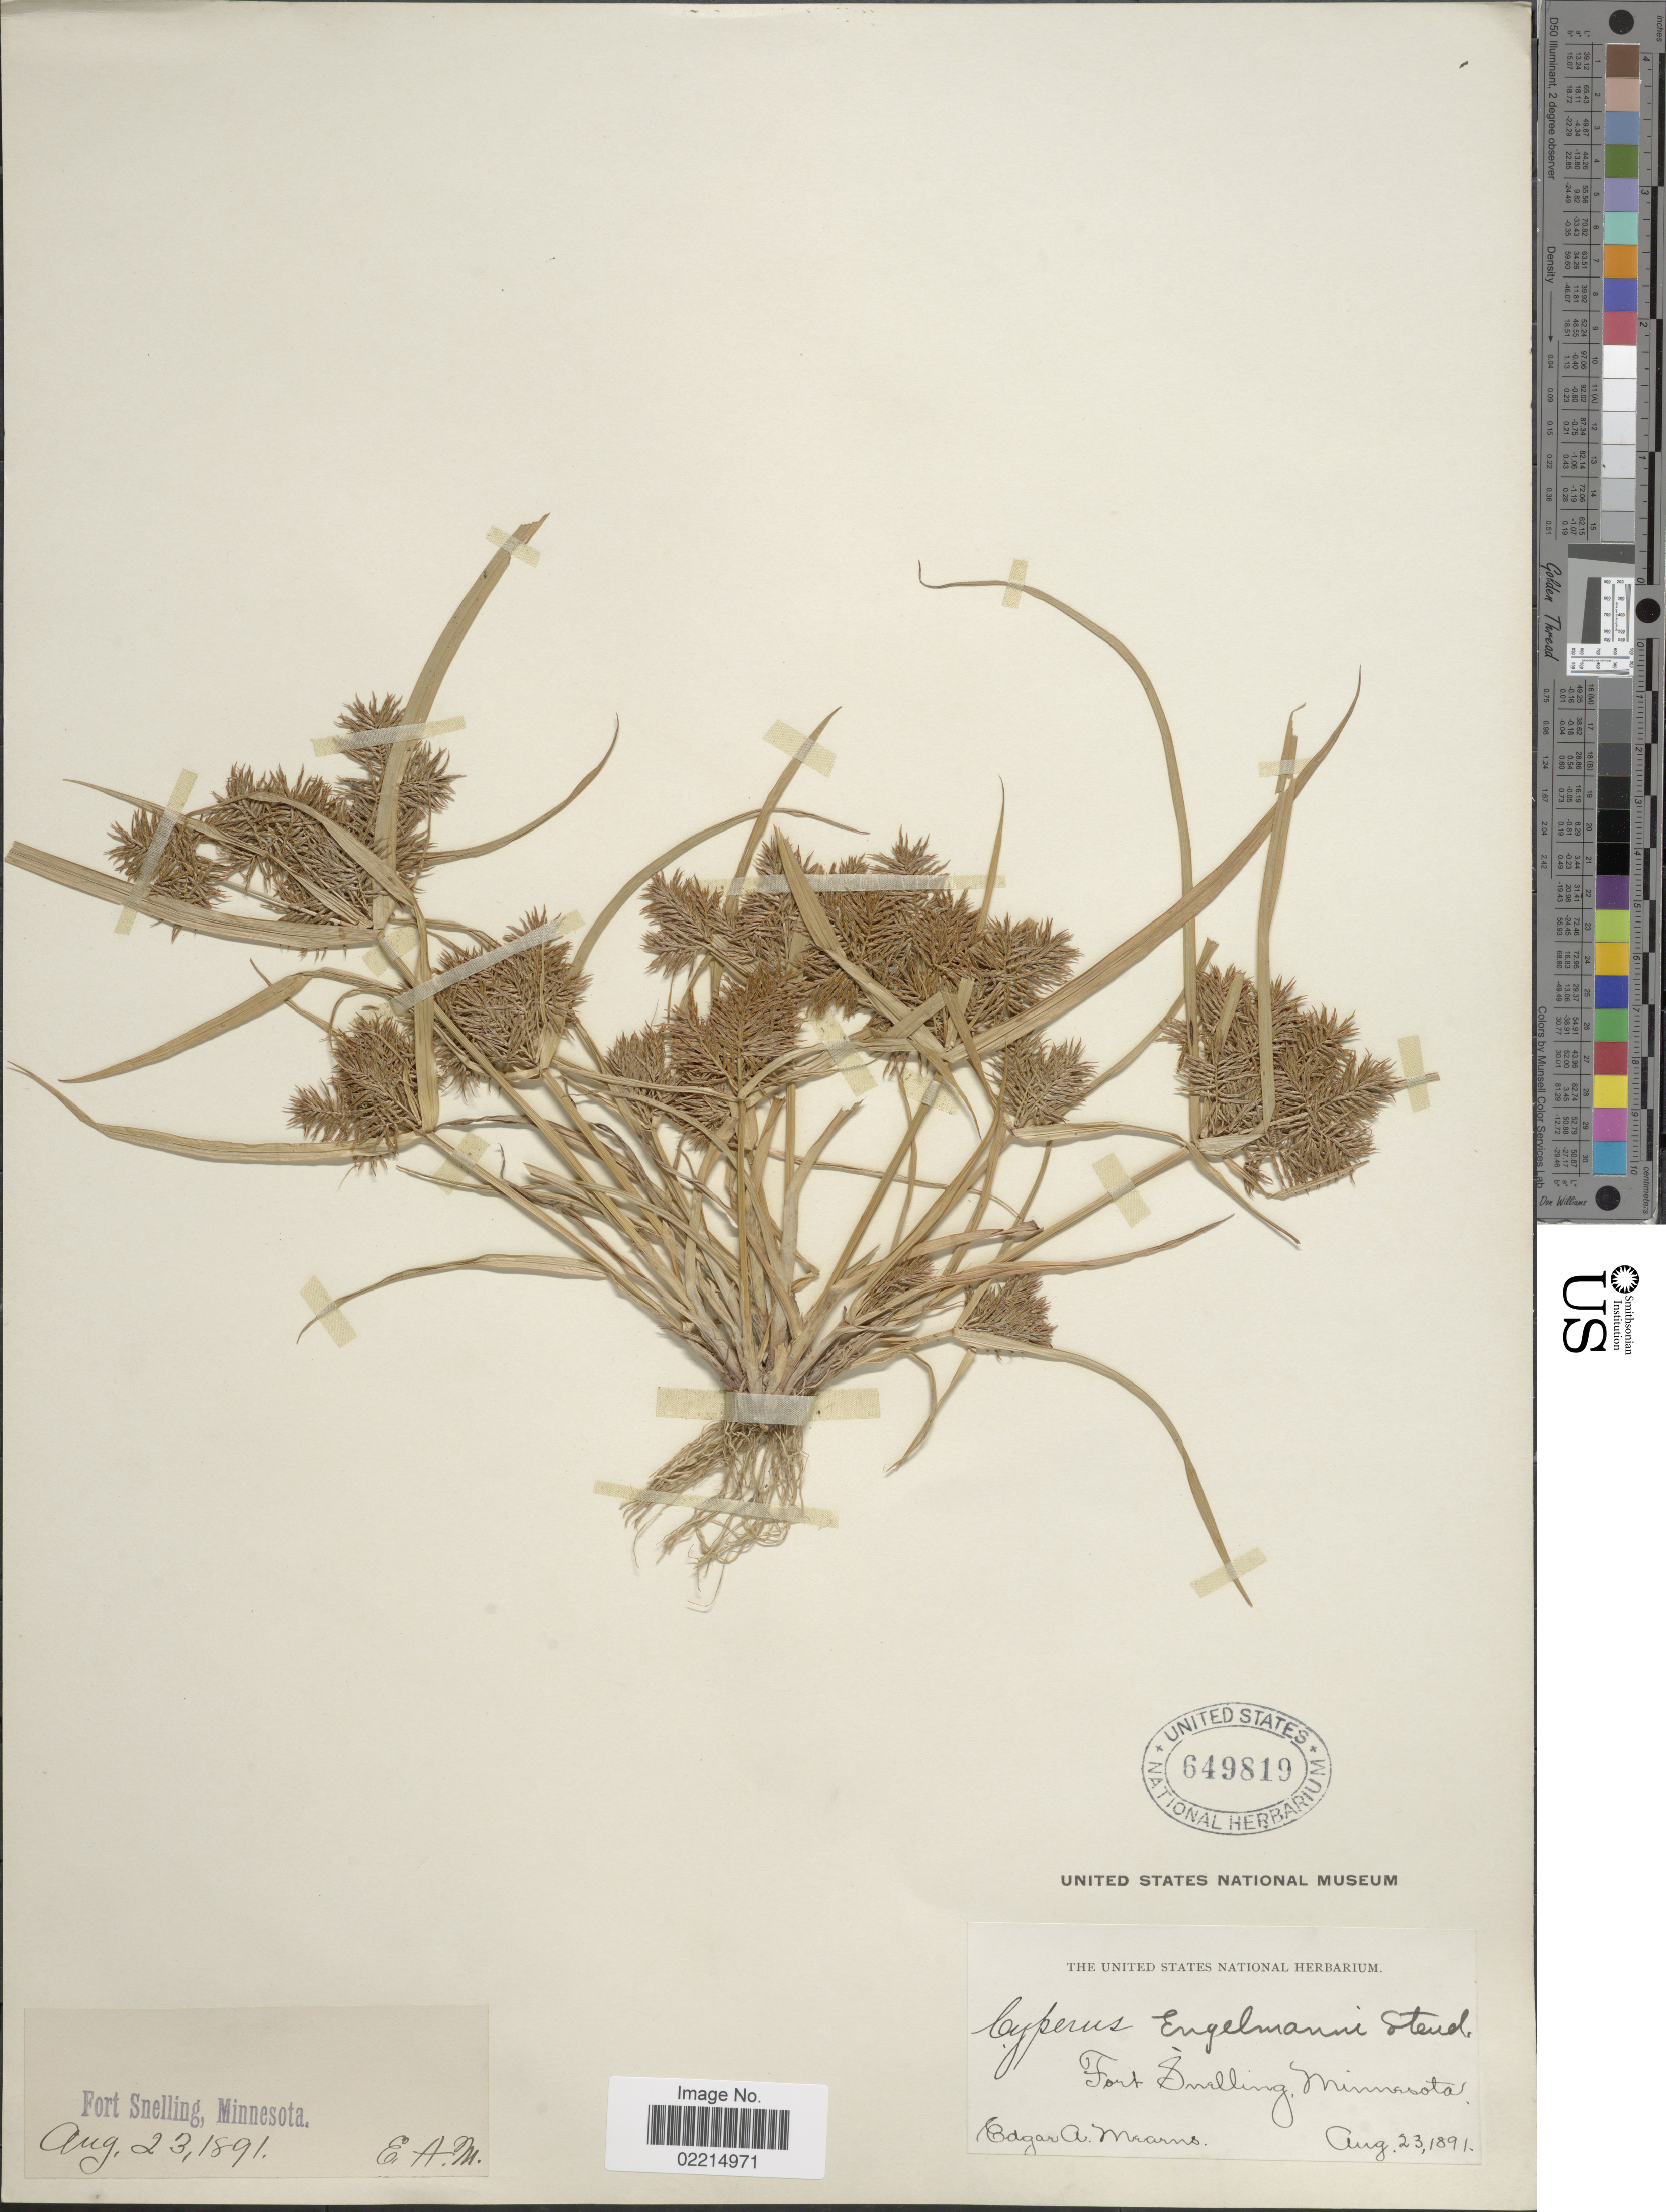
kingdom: Plantae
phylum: Tracheophyta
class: Liliopsida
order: Poales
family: Cyperaceae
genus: Cyperus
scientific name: Cyperus engelmannii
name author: Steud.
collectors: E. A. Mearns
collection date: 1891-08-23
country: United States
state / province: Minnesota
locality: Fort Snelling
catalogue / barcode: US 649819